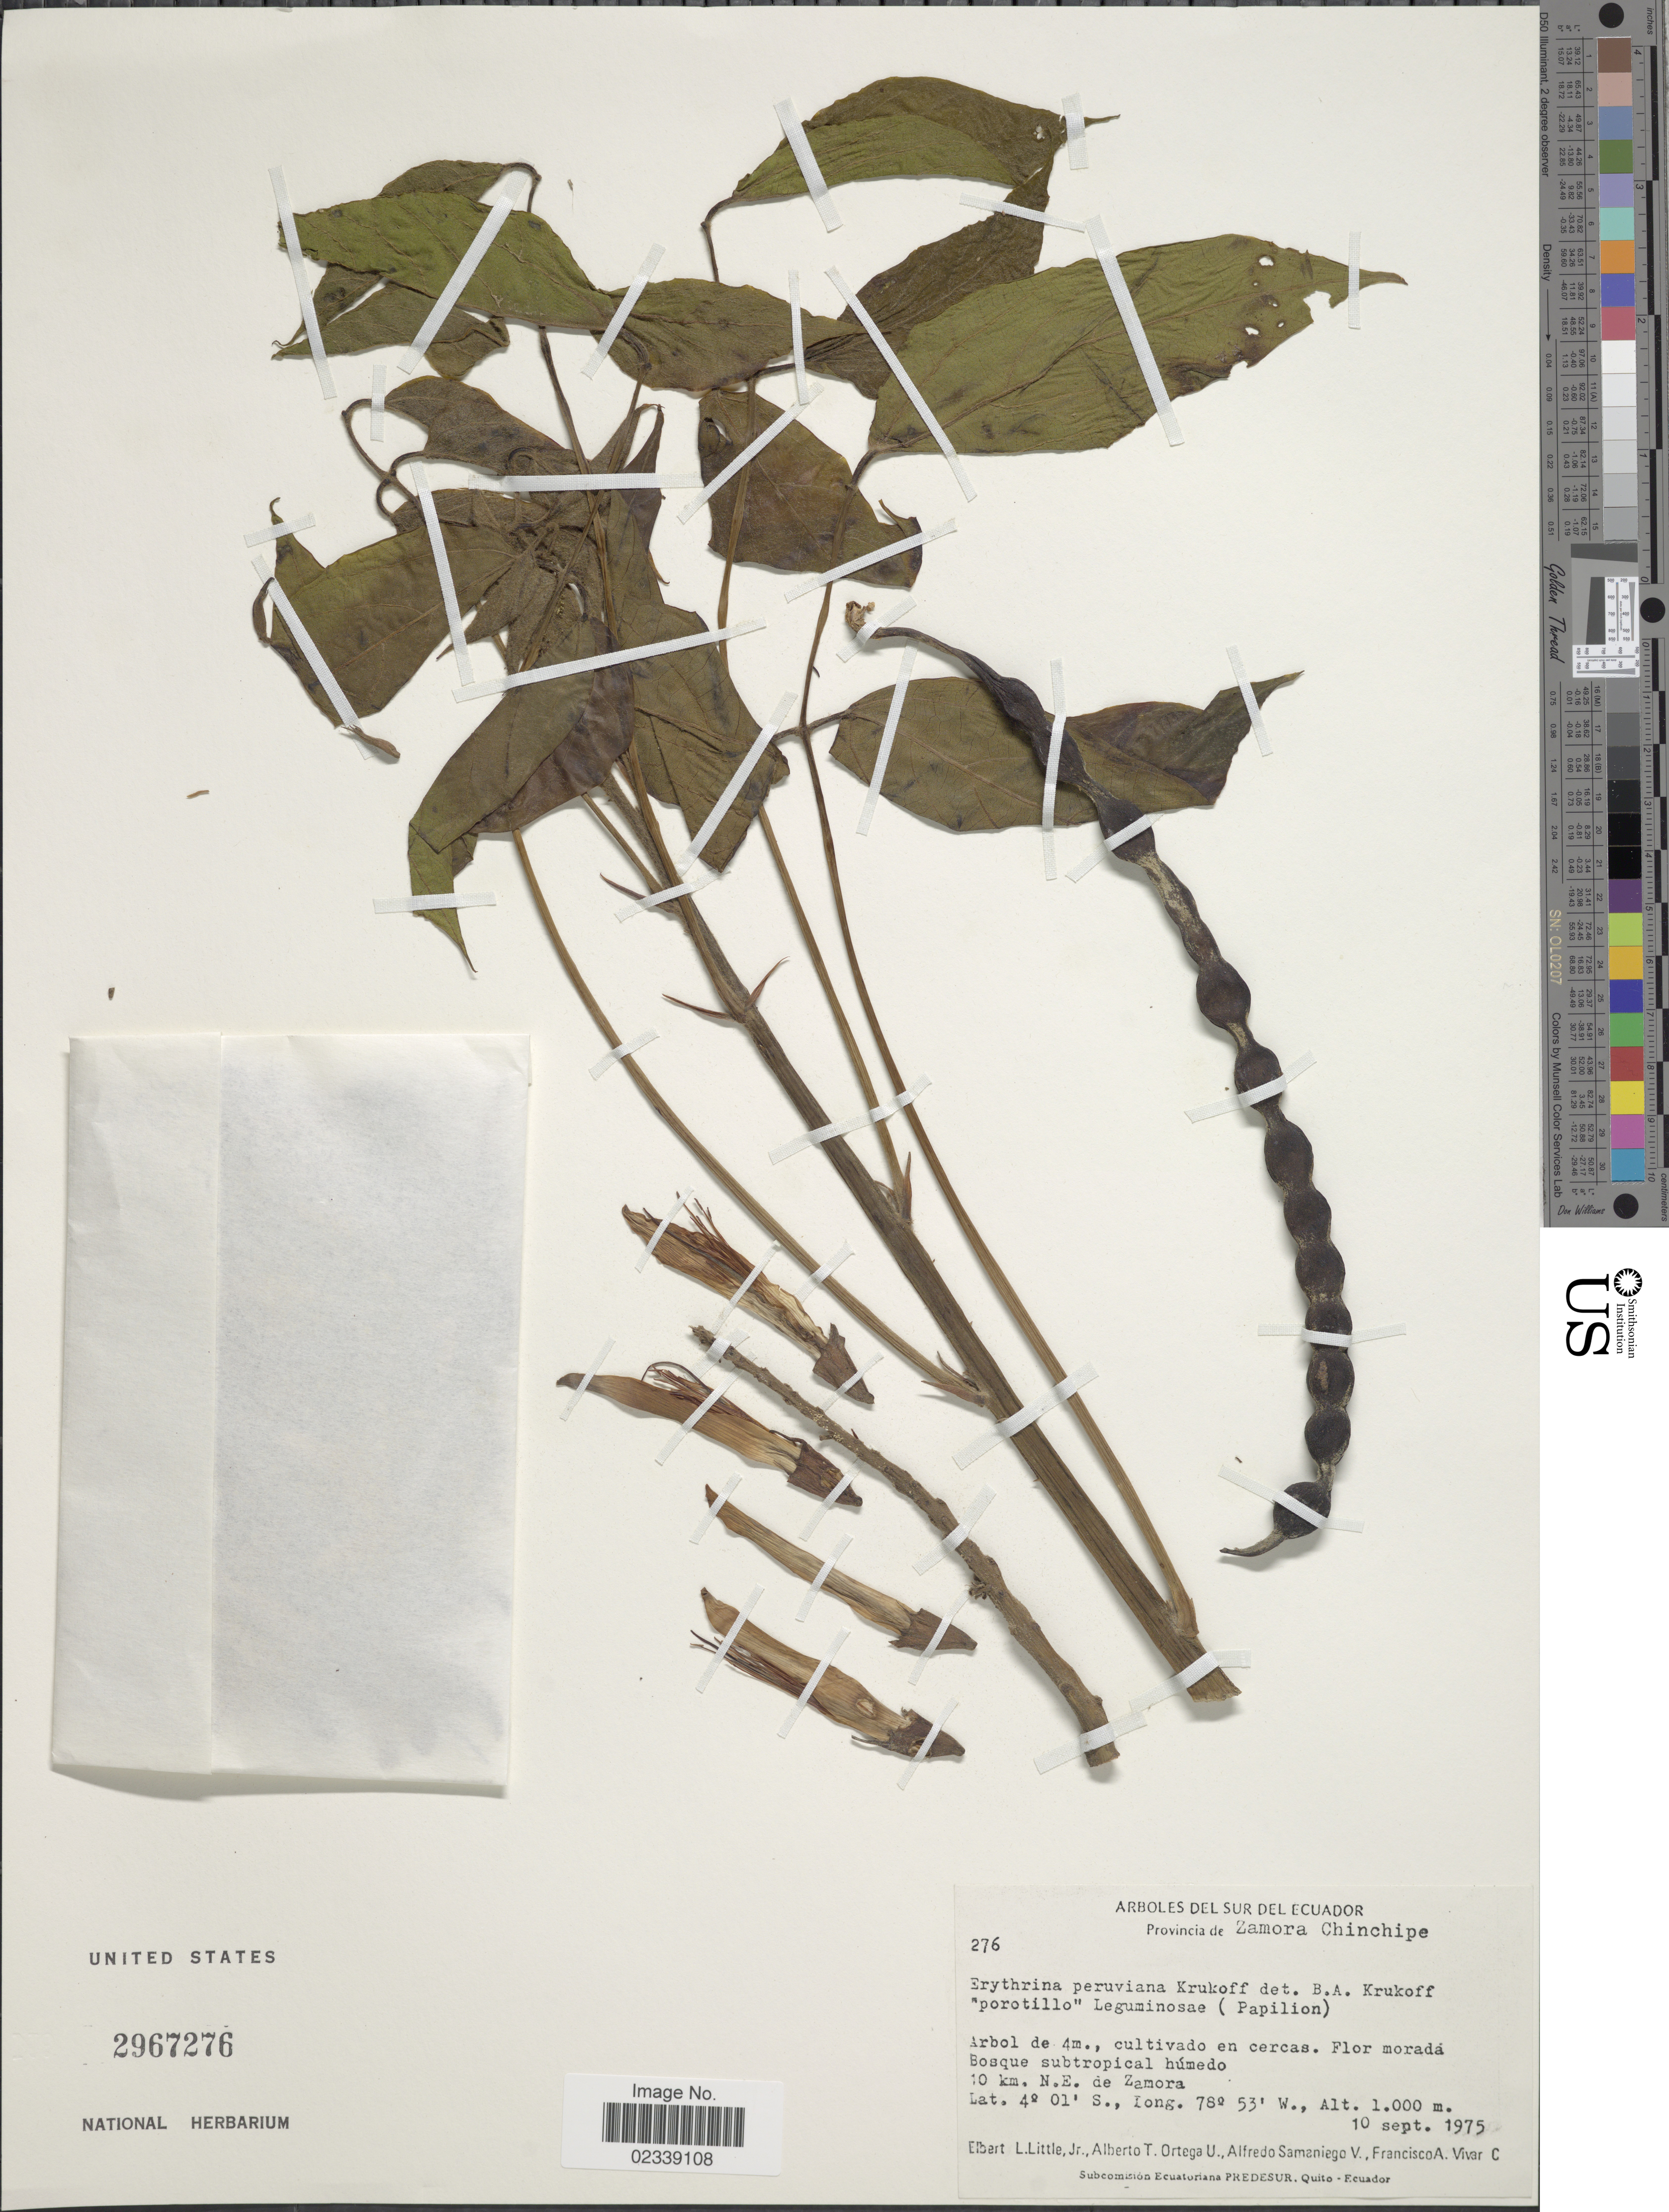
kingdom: Plantae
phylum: Tracheophyta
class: Magnoliopsida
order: Fabales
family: Fabaceae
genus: Erythrina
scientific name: Erythrina peruviana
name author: Krukoff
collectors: E. L. Little, A. T. Ortega U., A. V. Samaniego & F. A. Vivar C.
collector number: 276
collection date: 1975-09-10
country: Ecuador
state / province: Zamora-Chinchipe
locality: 10 km N.E. de Zamora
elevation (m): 1000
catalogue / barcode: US 2967276